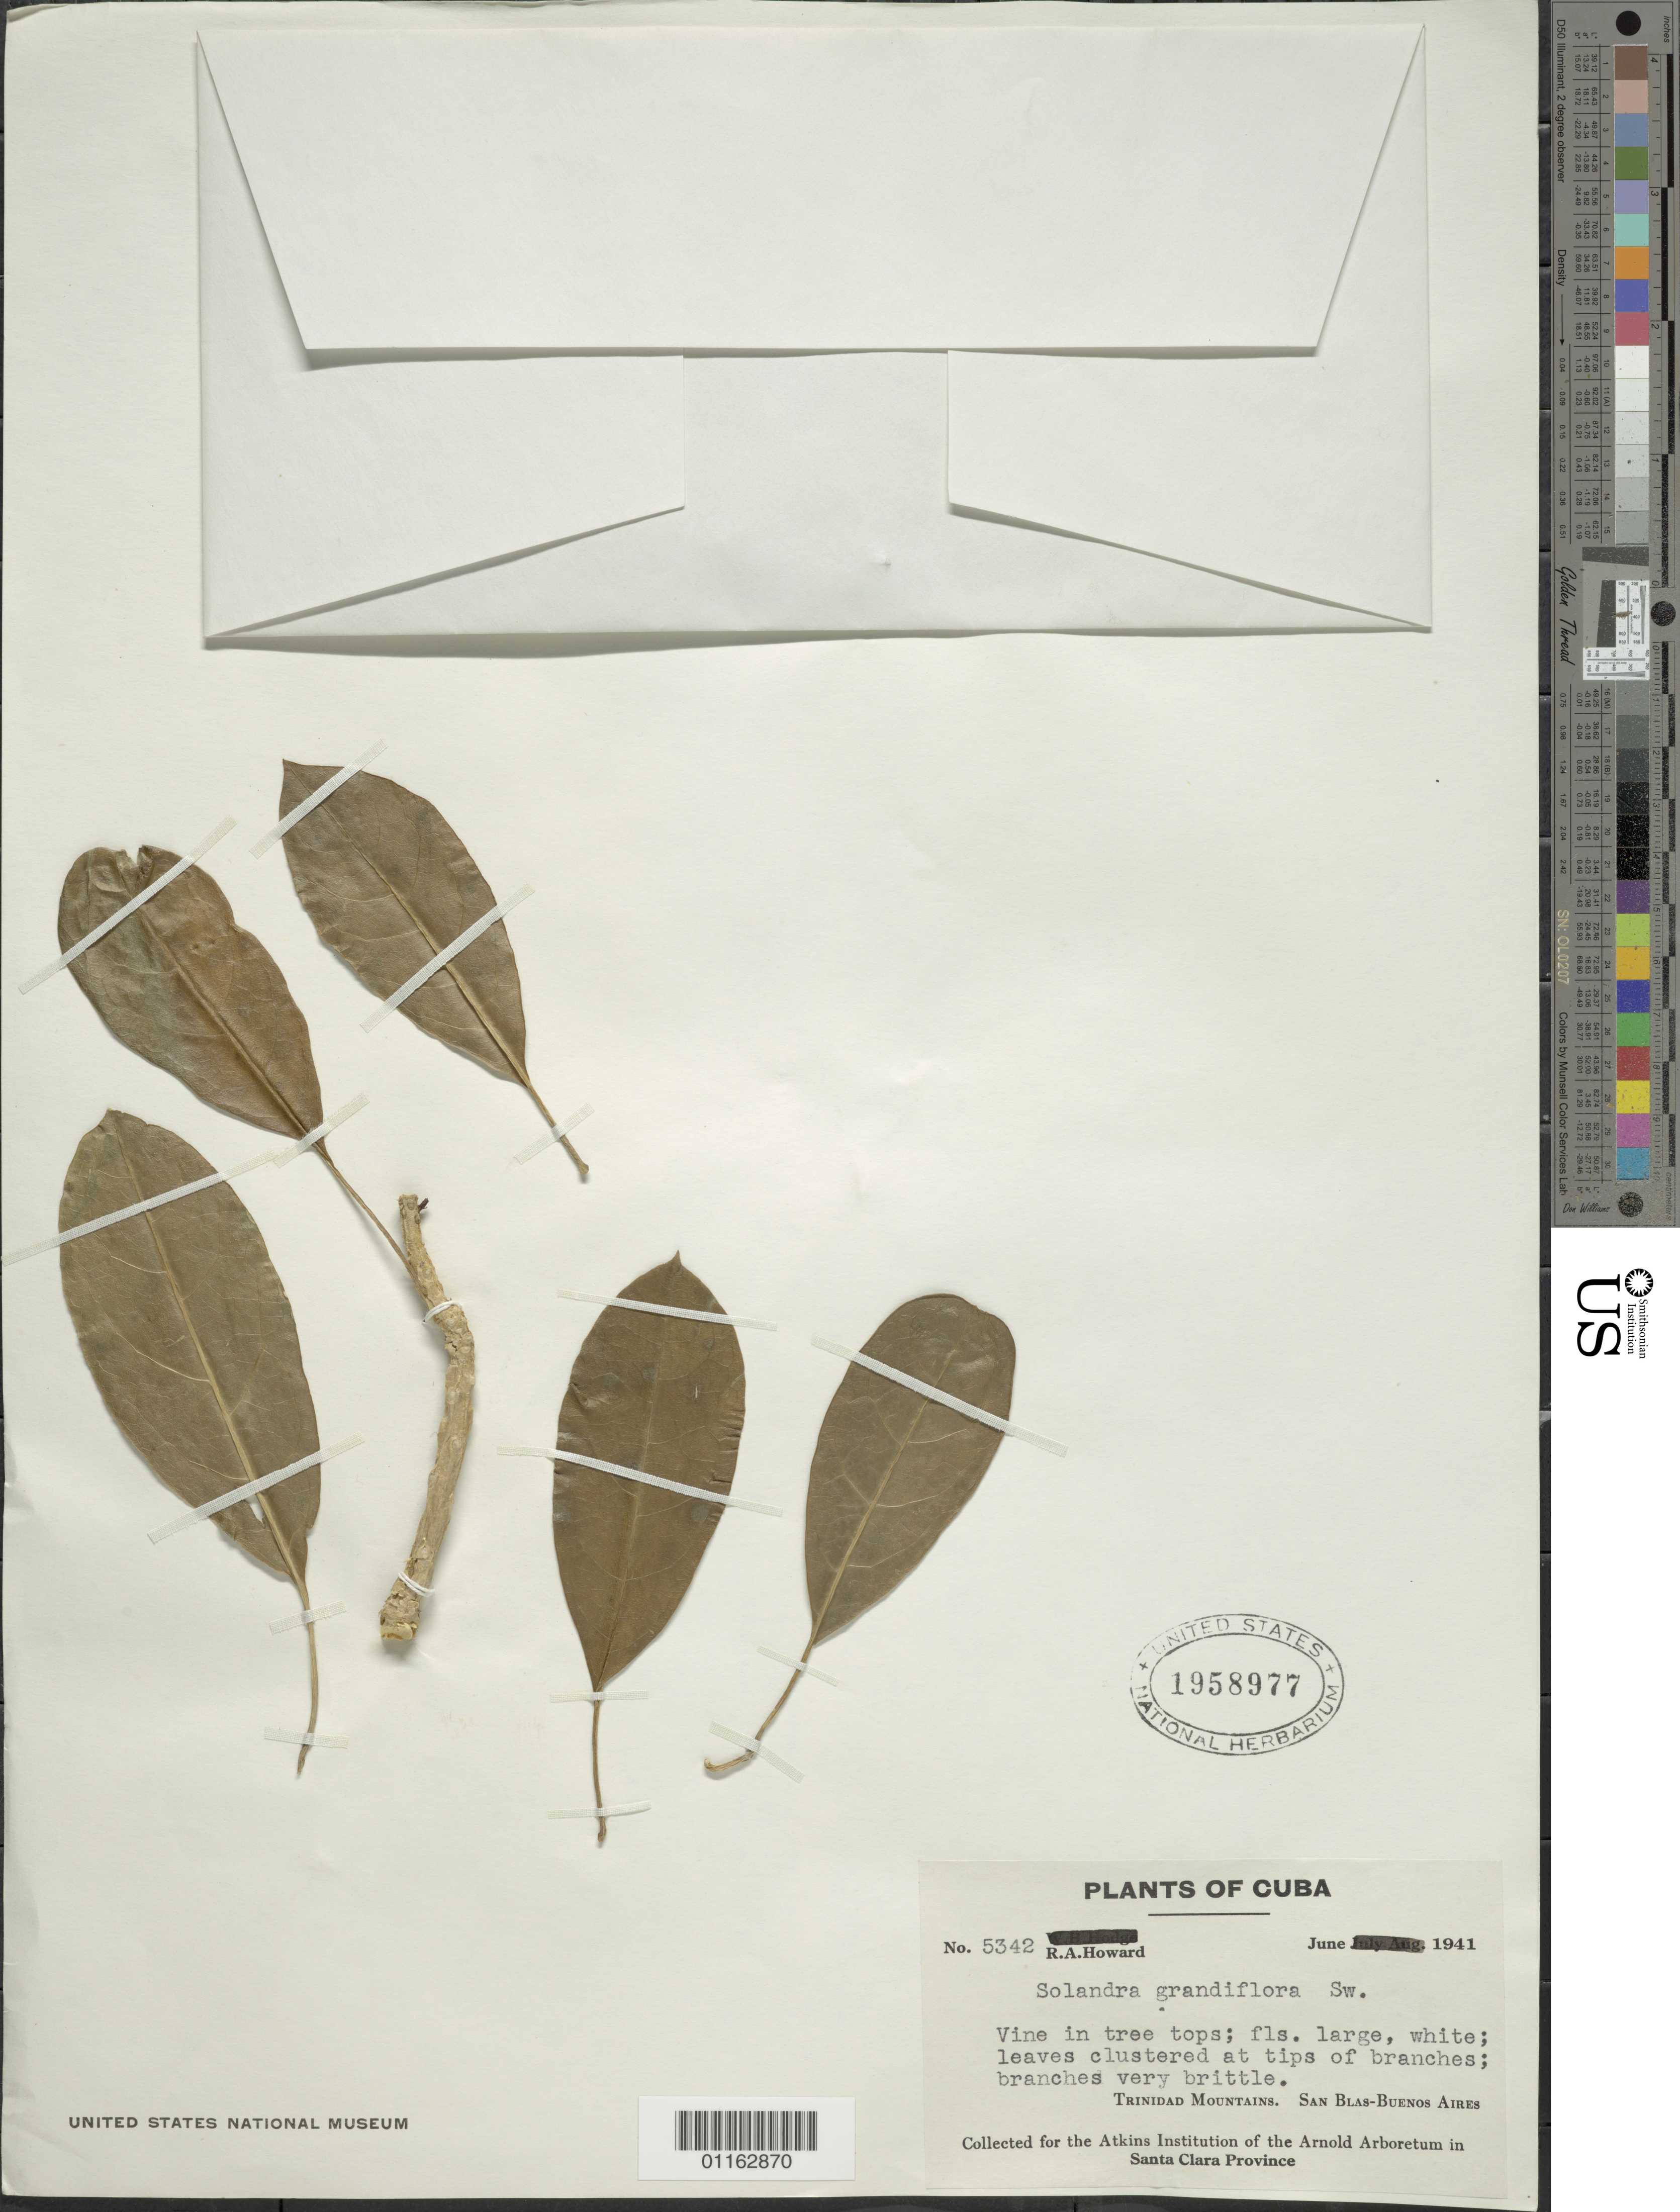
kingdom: Plantae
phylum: Tracheophyta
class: Magnoliopsida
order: Solanales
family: Solanaceae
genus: Solandra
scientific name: Solandra grandiflora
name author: Sw.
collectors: R. A. Howard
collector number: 5342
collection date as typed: Jun 1941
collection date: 1941-06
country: Cuba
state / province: Villa Clara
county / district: Santa Clara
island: Cuba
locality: Trinidad Mountains. San Blas-Buenos Aires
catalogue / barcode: US 1958977